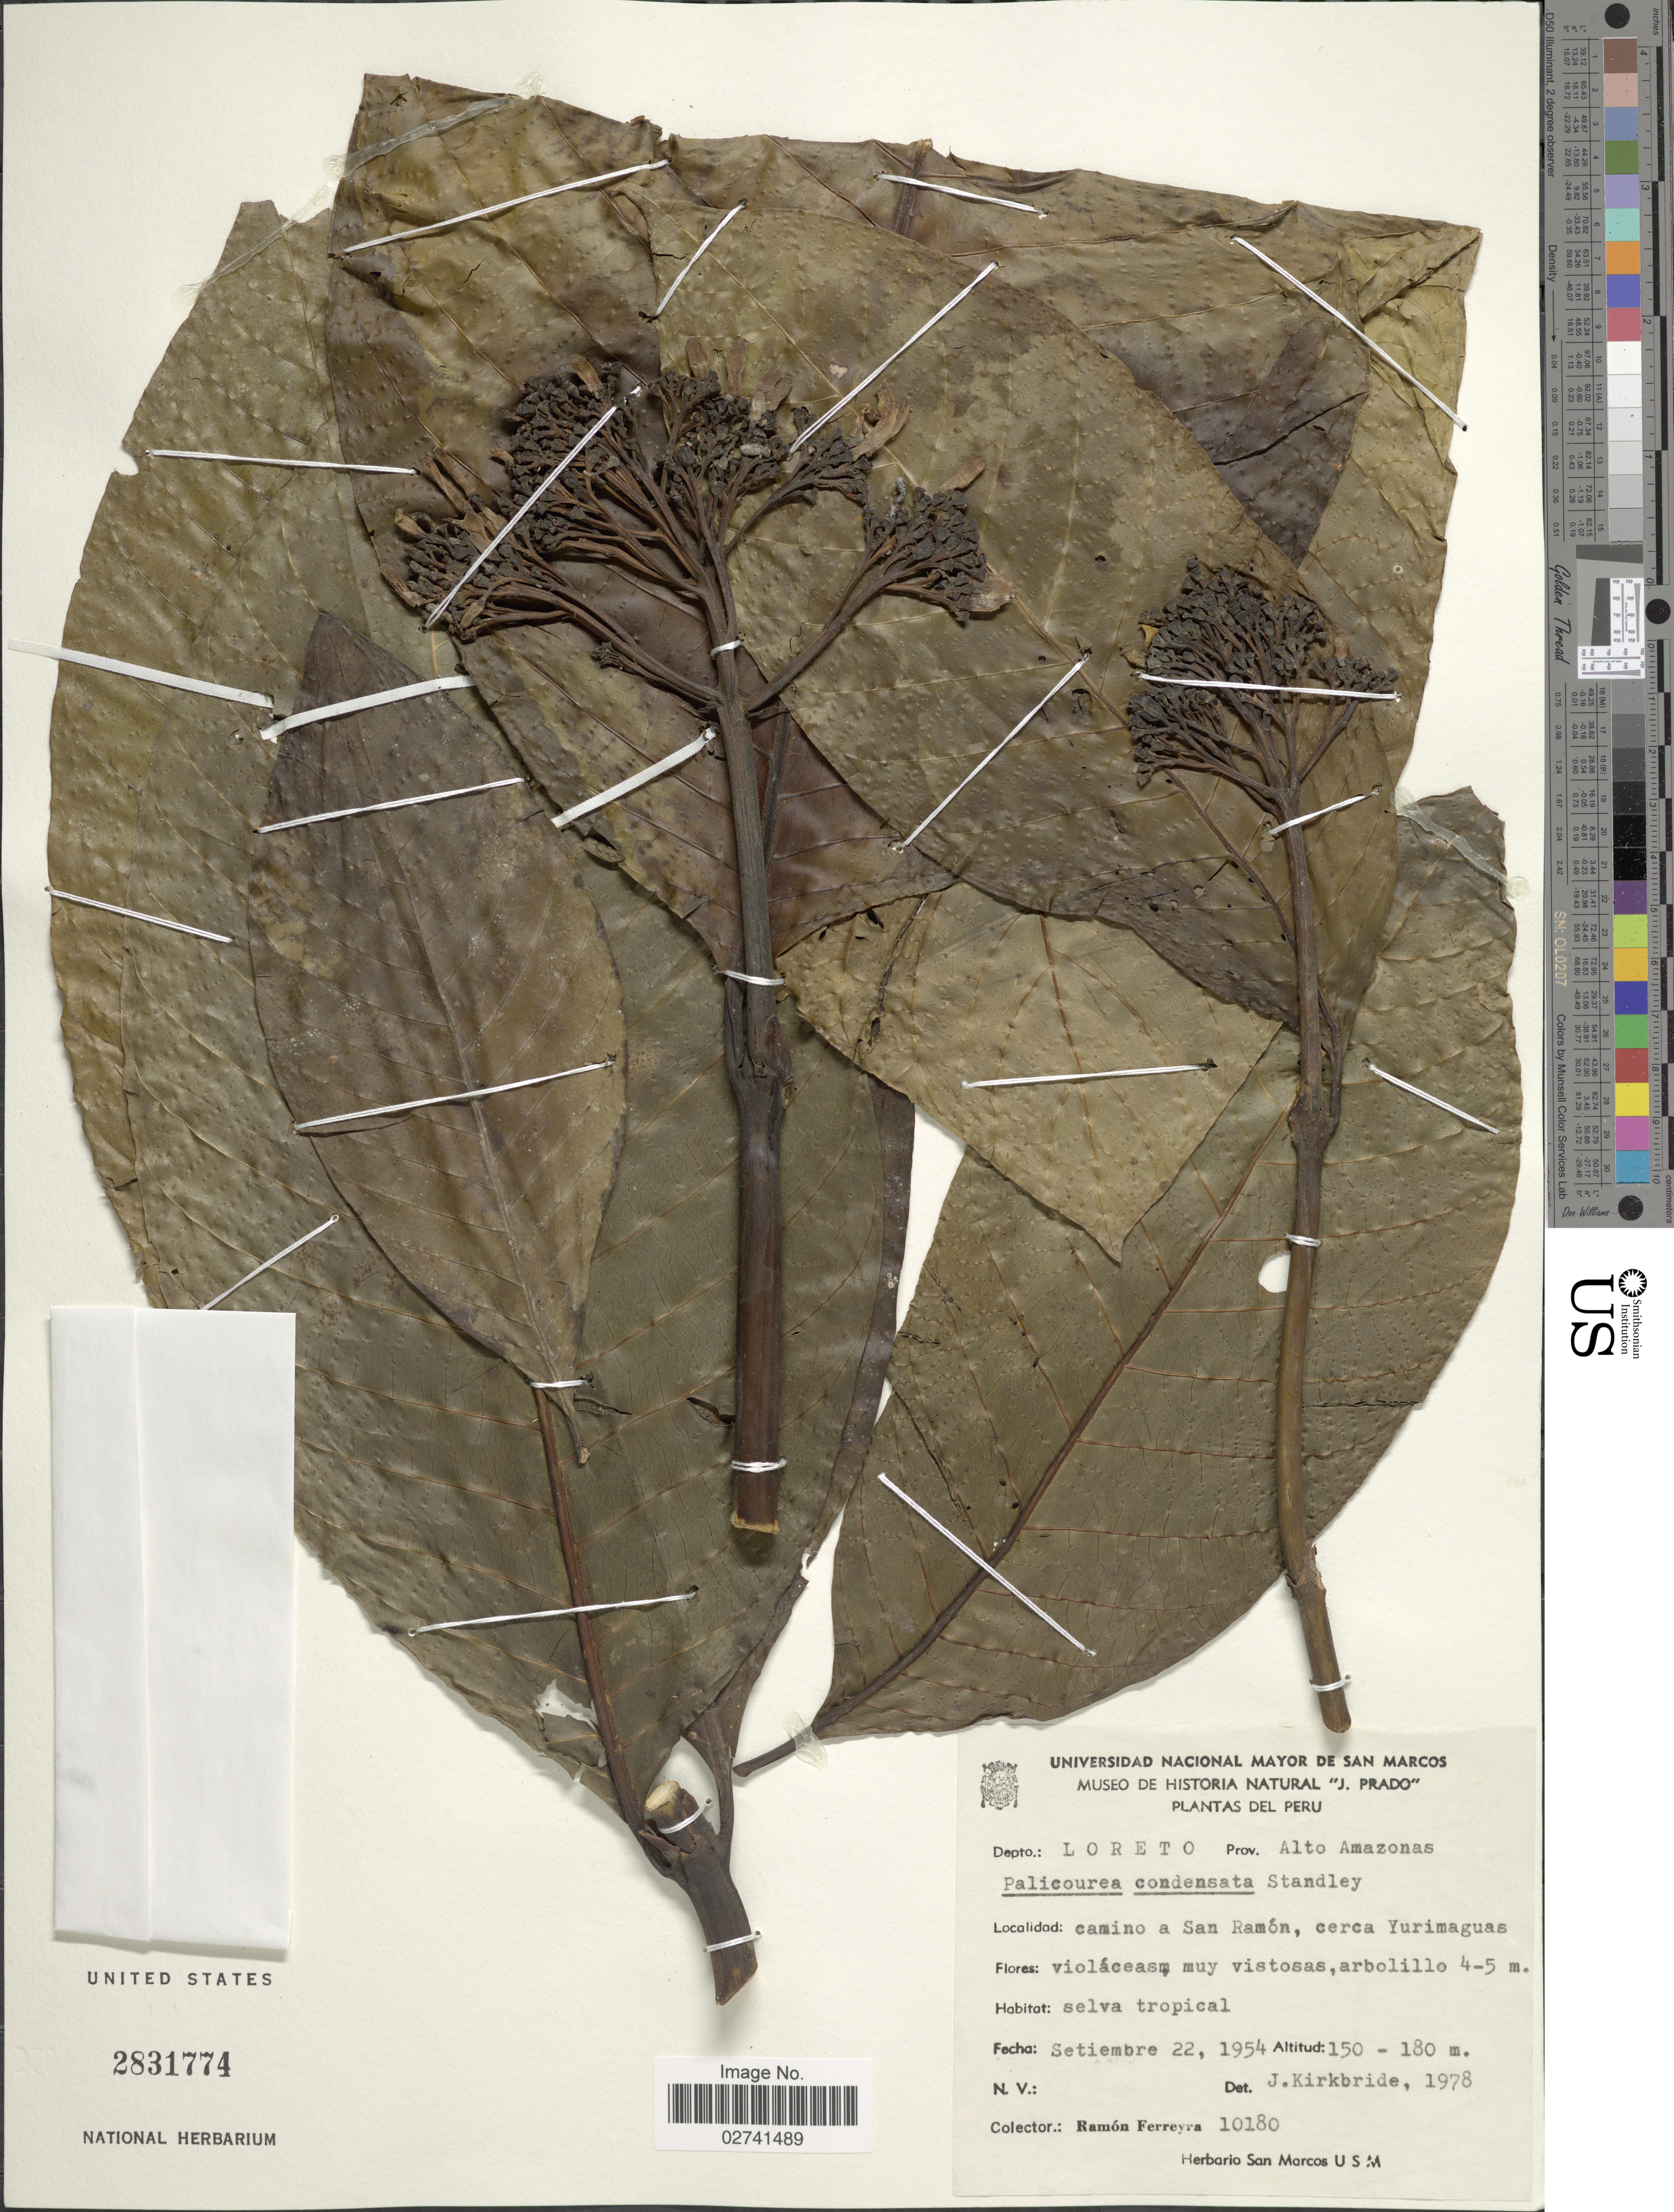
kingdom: Plantae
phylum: Tracheophyta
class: Magnoliopsida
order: Gentianales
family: Rubiaceae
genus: Palicourea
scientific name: Palicourea lasiantha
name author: Krause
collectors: R. A. Ferreyra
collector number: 10180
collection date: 1954-09-22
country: Peru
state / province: Loreto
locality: Depto. Loreto, Prov. Alto Amazonas, camino a San Ramón, cerca Yurimaguas, selva tropical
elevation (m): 150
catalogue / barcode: US 2831774